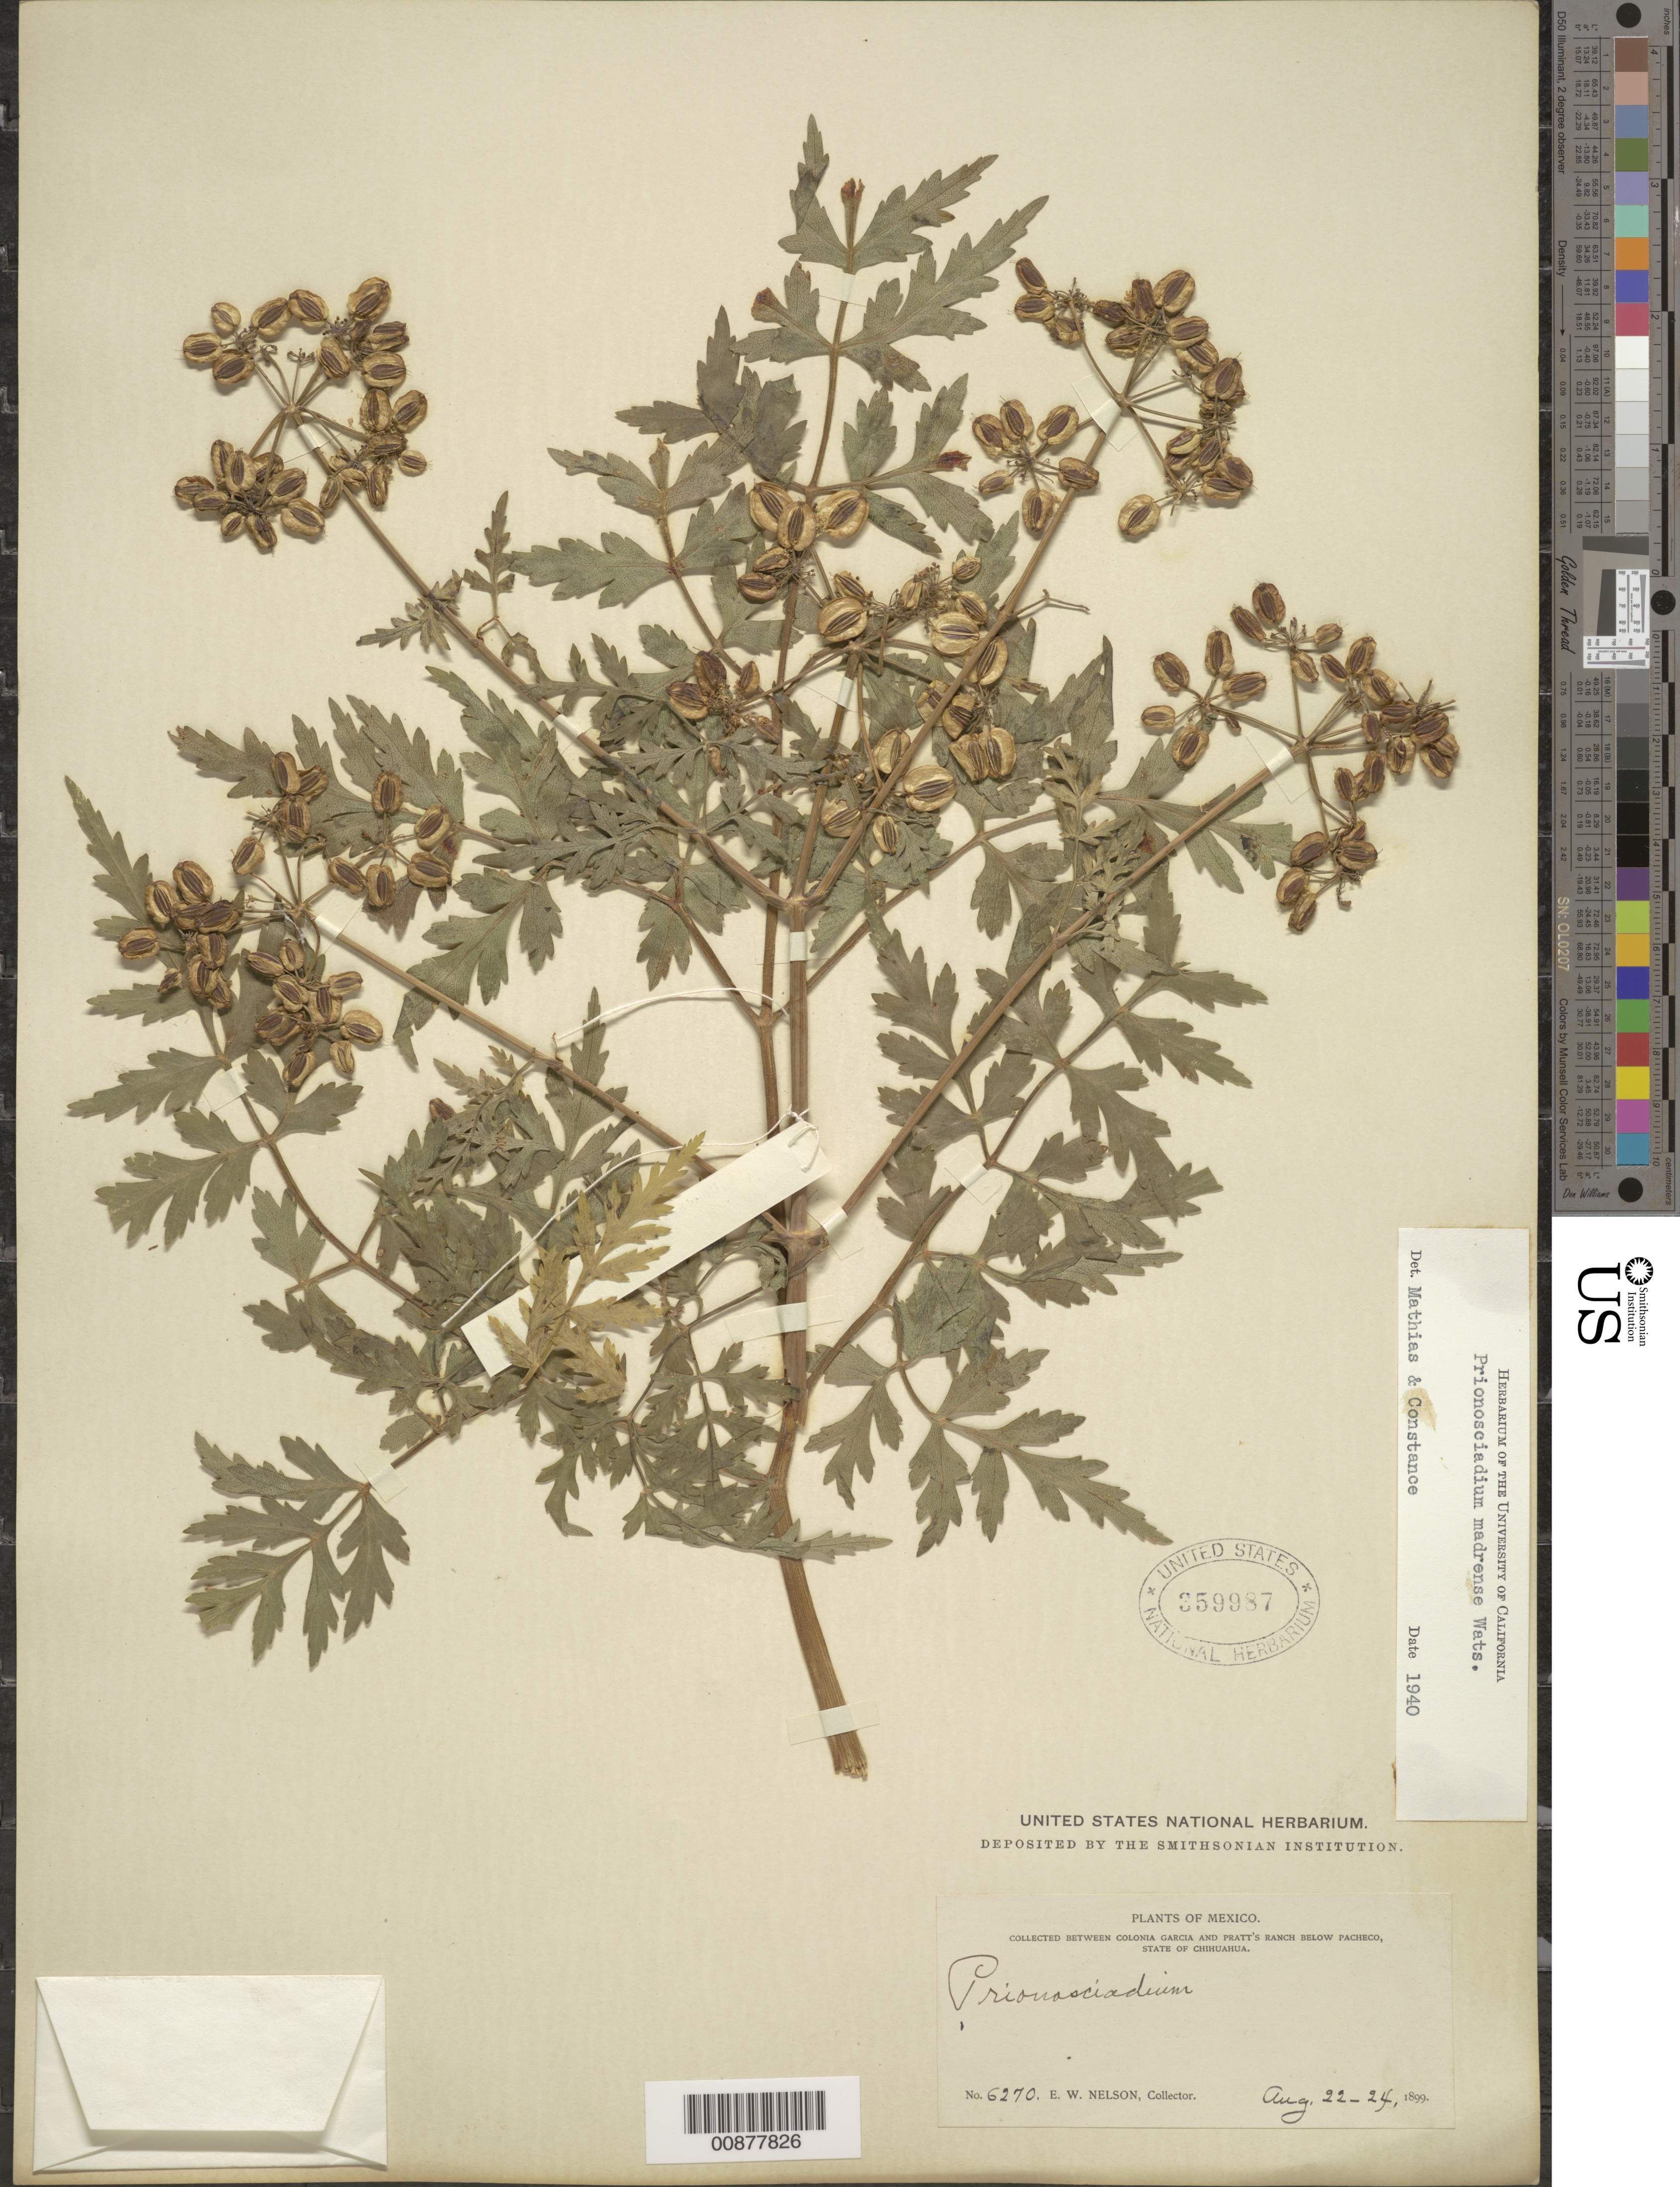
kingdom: Plantae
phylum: Tracheophyta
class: Magnoliopsida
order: Apiales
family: Apiaceae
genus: Prionosciadium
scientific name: Prionosciadium madrense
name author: S. Watson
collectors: E. W. Nelson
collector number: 6270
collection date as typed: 22 Aug 1899 to 24 Aug 1899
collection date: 1899-08-22/1899-08-24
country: Mexico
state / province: Chihuahua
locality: Between Colonia García and Pratt's Ranch below Pacheco, Chihuahua.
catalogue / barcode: US 359987